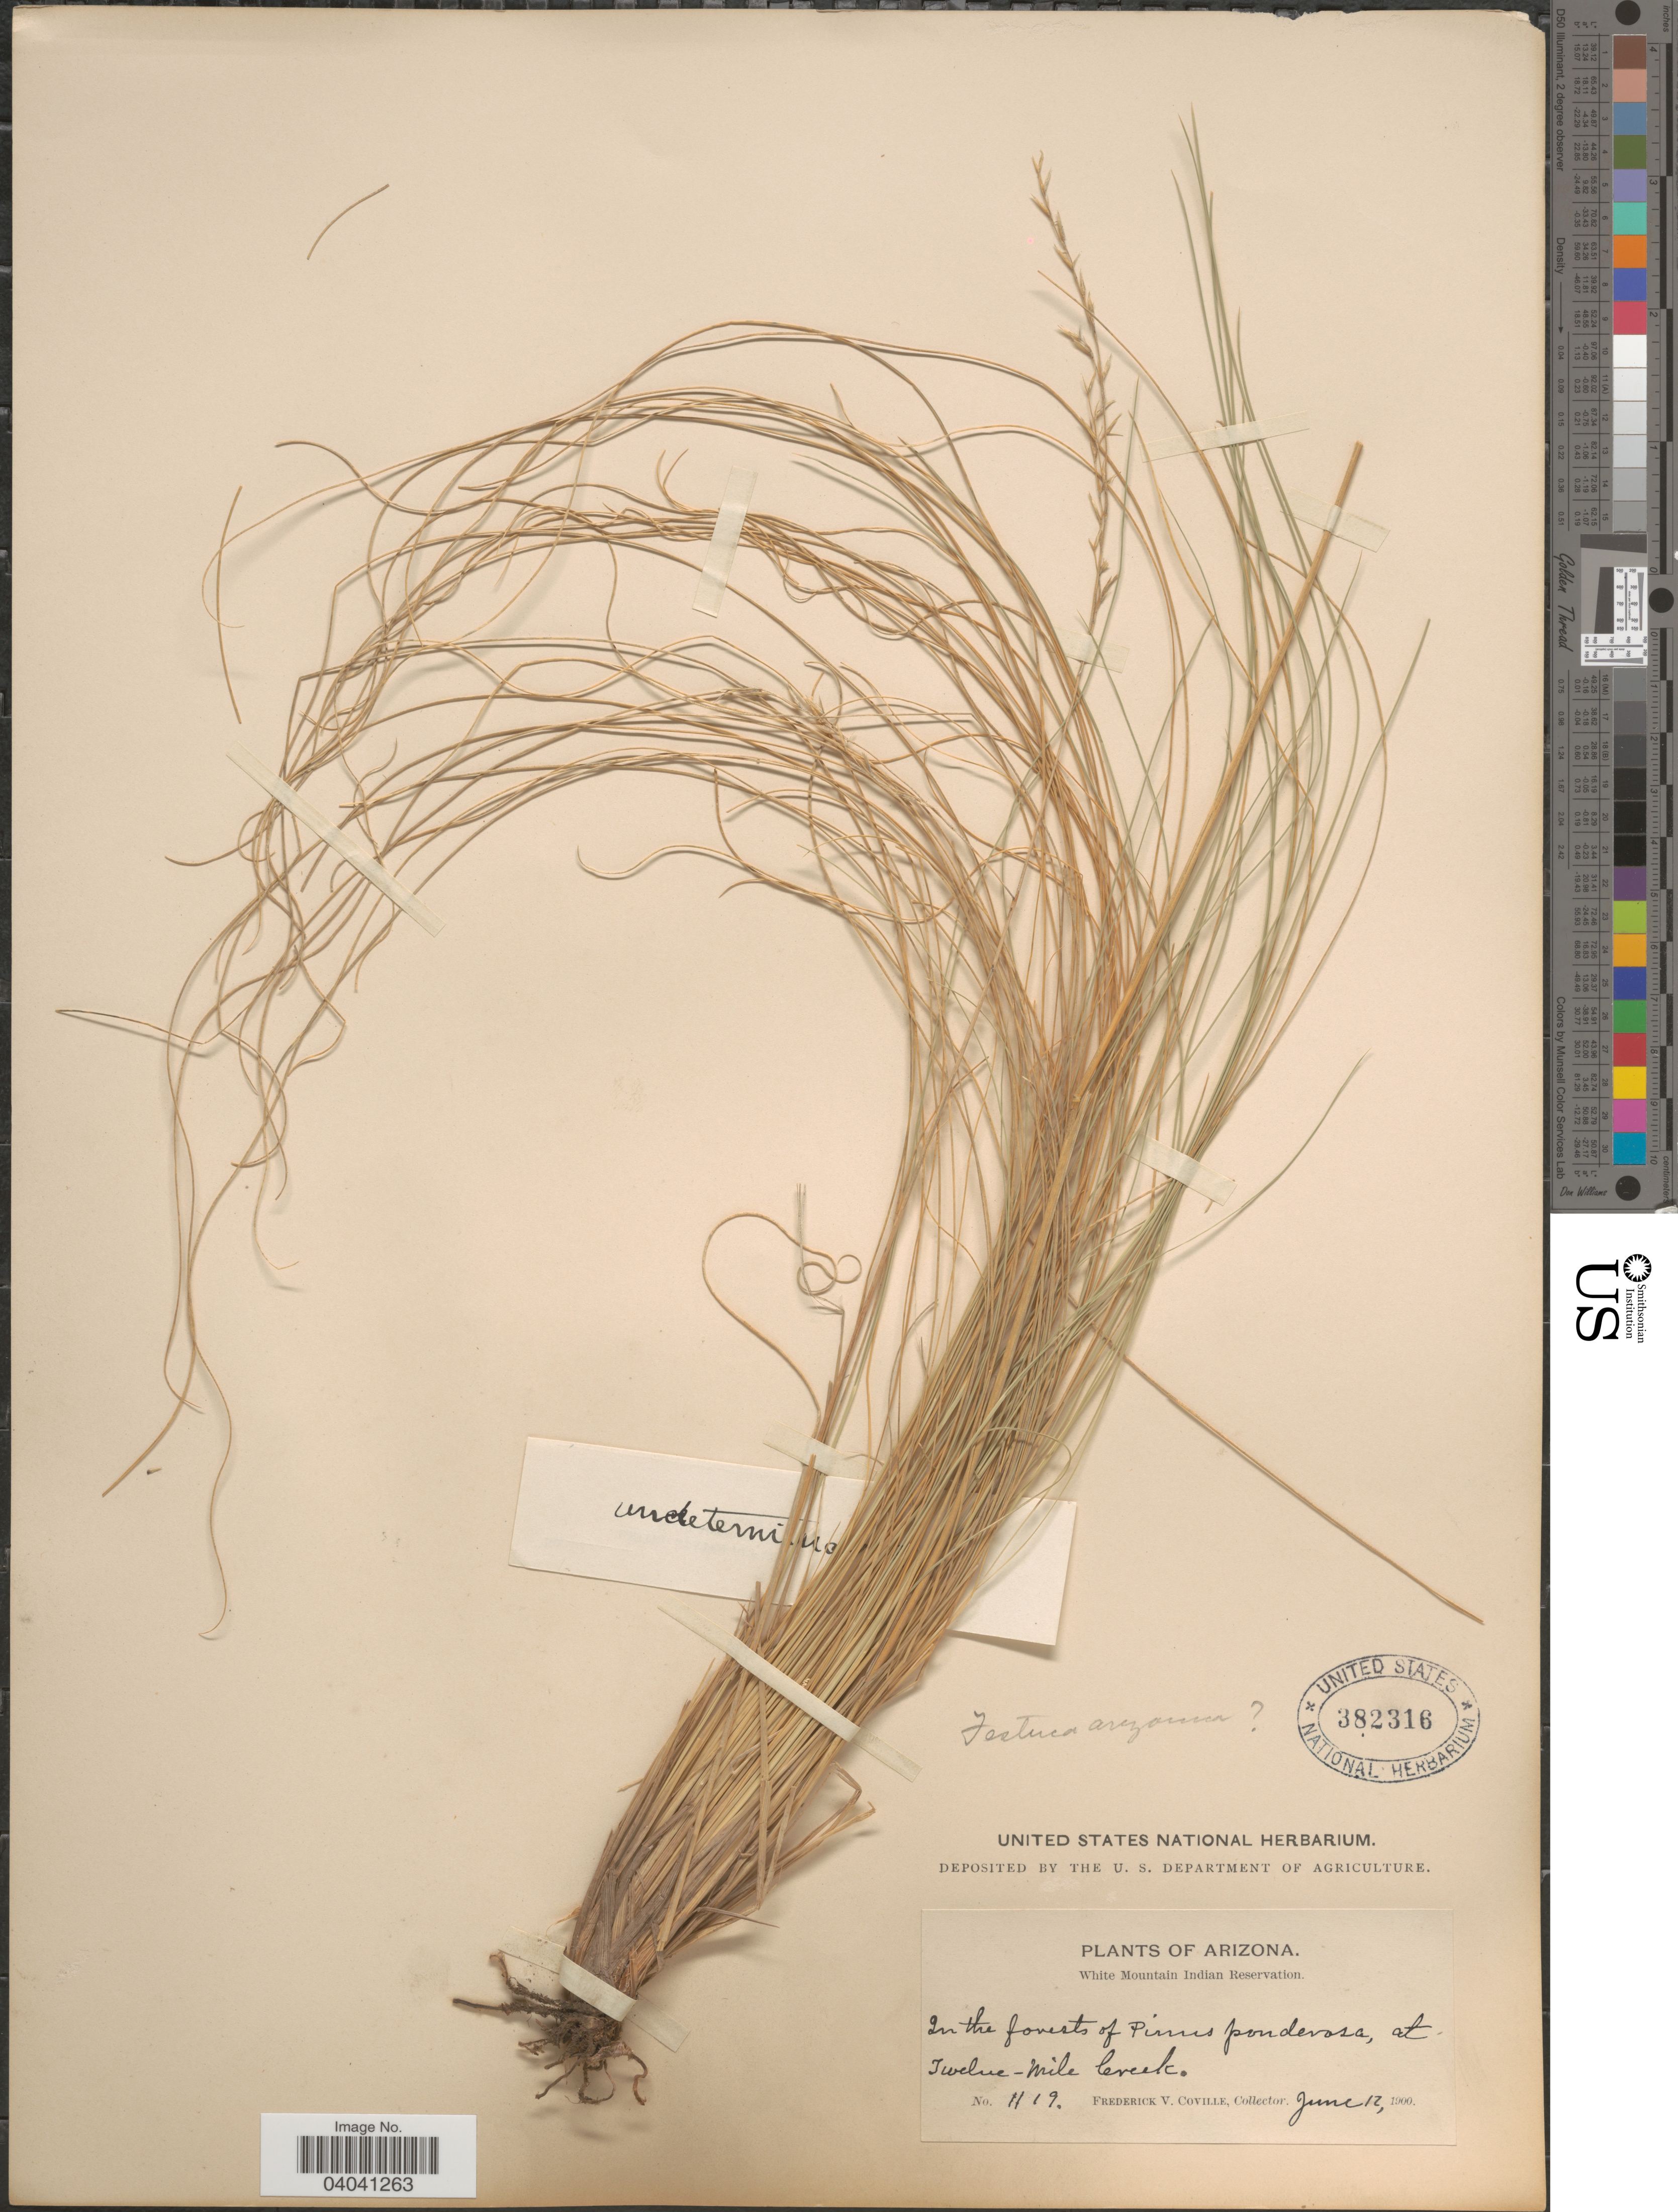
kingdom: Plantae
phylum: Tracheophyta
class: Liliopsida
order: Poales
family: Poaceae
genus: Festuca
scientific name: Festuca arizonica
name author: Vasey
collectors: F. V. Coville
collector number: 1119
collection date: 1900-06-12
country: United States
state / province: Arizona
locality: White Mountain Indian Reservation. At Twelve-Mile Creek.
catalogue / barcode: US 382316